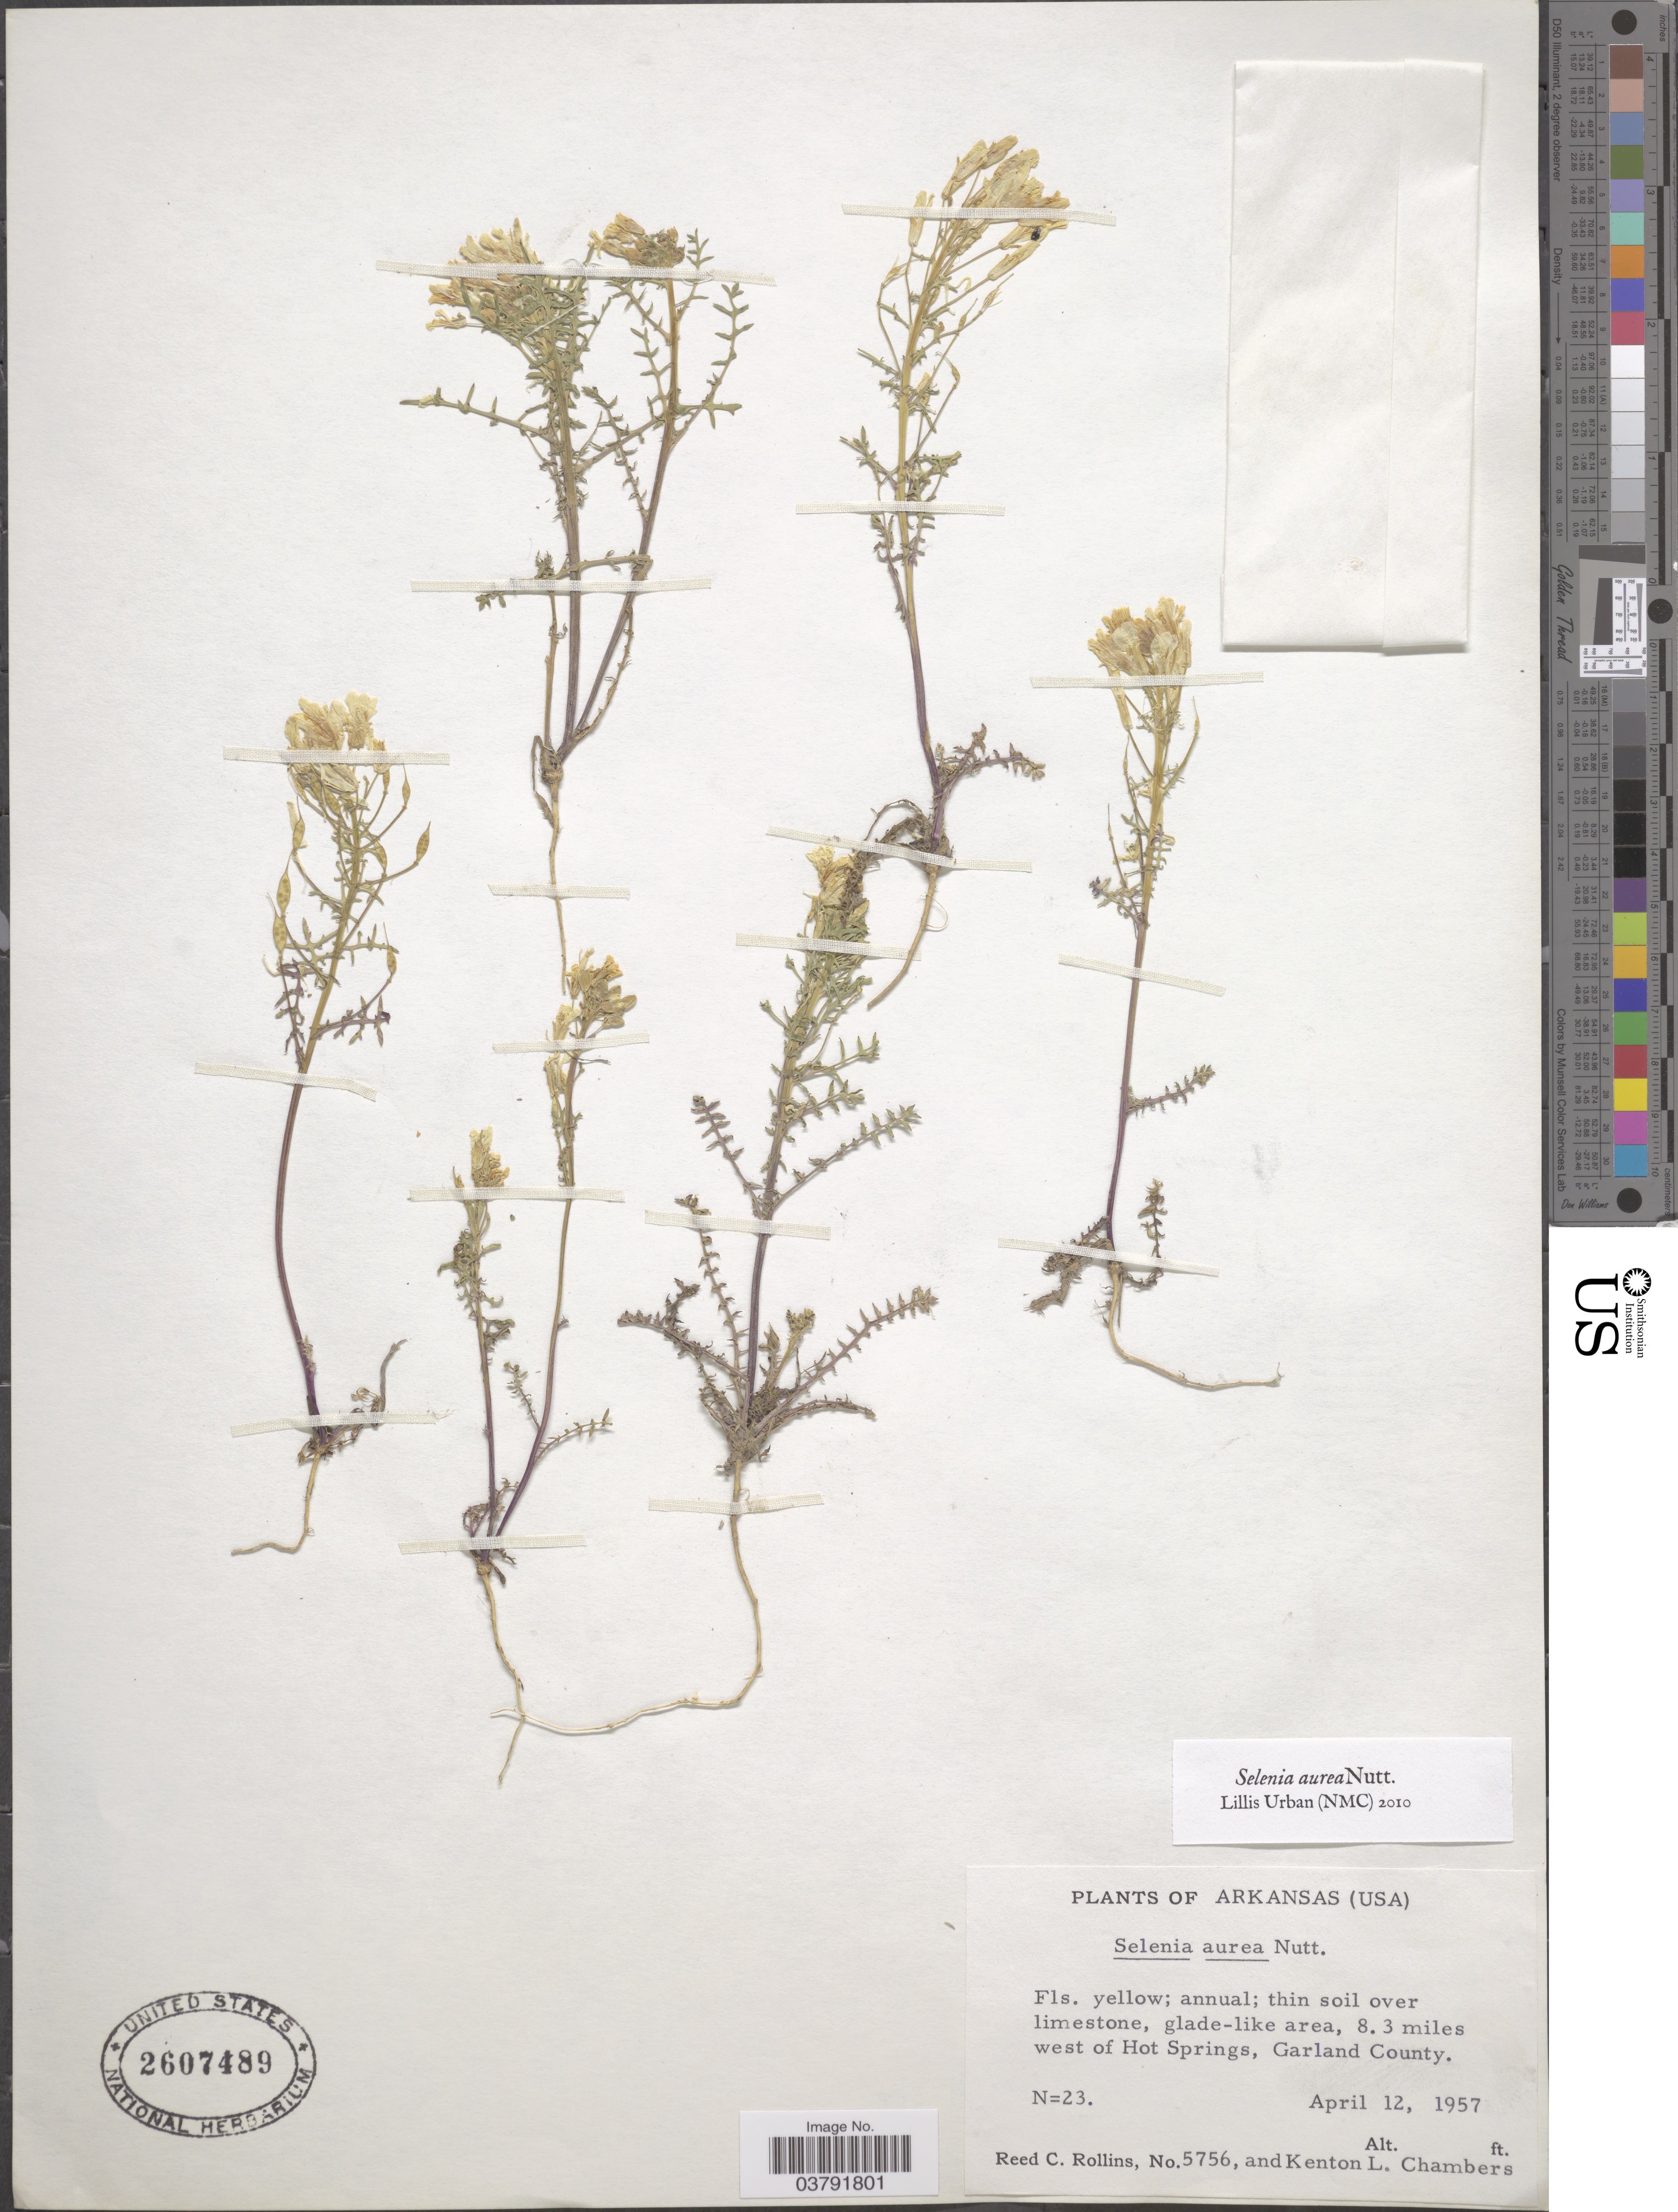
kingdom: Plantae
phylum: Tracheophyta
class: Magnoliopsida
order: Brassicales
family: Brassicaceae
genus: Selenia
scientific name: Selenia aurea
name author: Nutt.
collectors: R. C. Rollins & K. L. Chambers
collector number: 5756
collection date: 1957-04-12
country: United States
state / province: Arkansas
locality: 8.3 miles west of Hot Springs, Garland County.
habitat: thin soil over limestone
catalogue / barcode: US 2607489